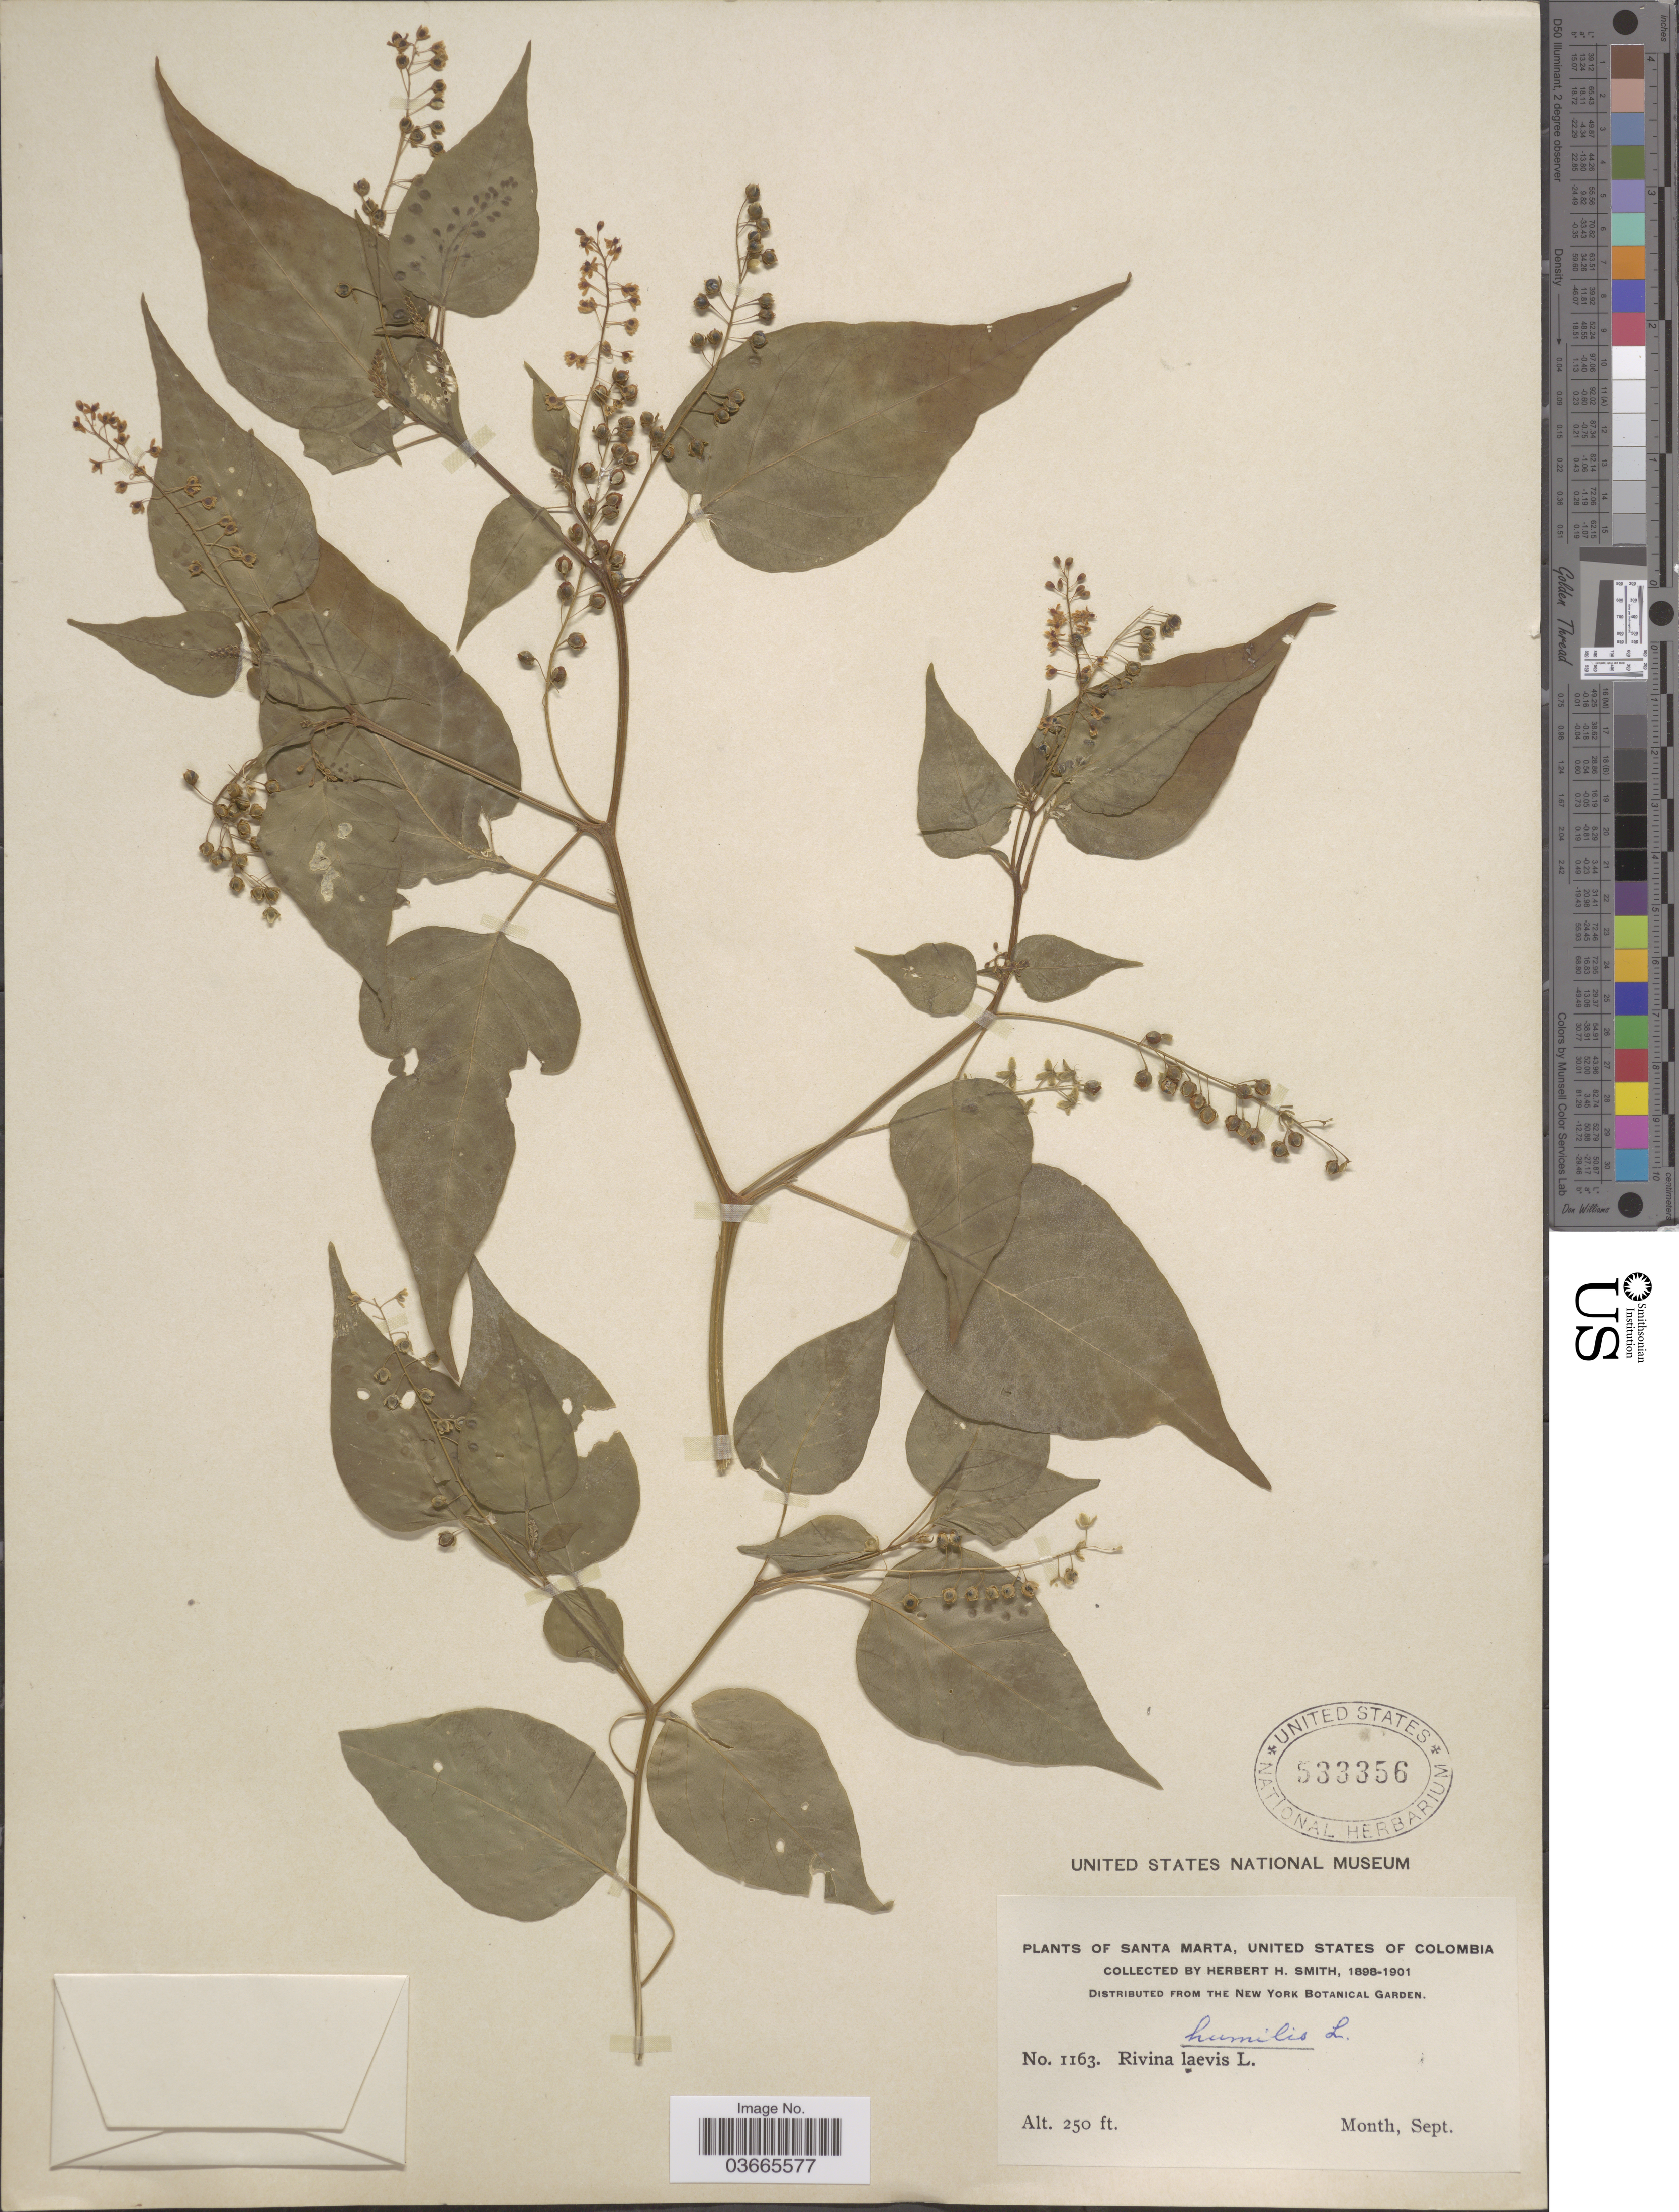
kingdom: Plantae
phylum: Tracheophyta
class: Magnoliopsida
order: Caryophyllales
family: Phytolaccaceae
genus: Rivina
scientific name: Rivina humilis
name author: L.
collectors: Herbert H. Smith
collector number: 1163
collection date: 1898-09/1901-09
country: Colombia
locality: Santa Marta, United States of Colombia.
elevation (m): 76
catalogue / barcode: US 533356